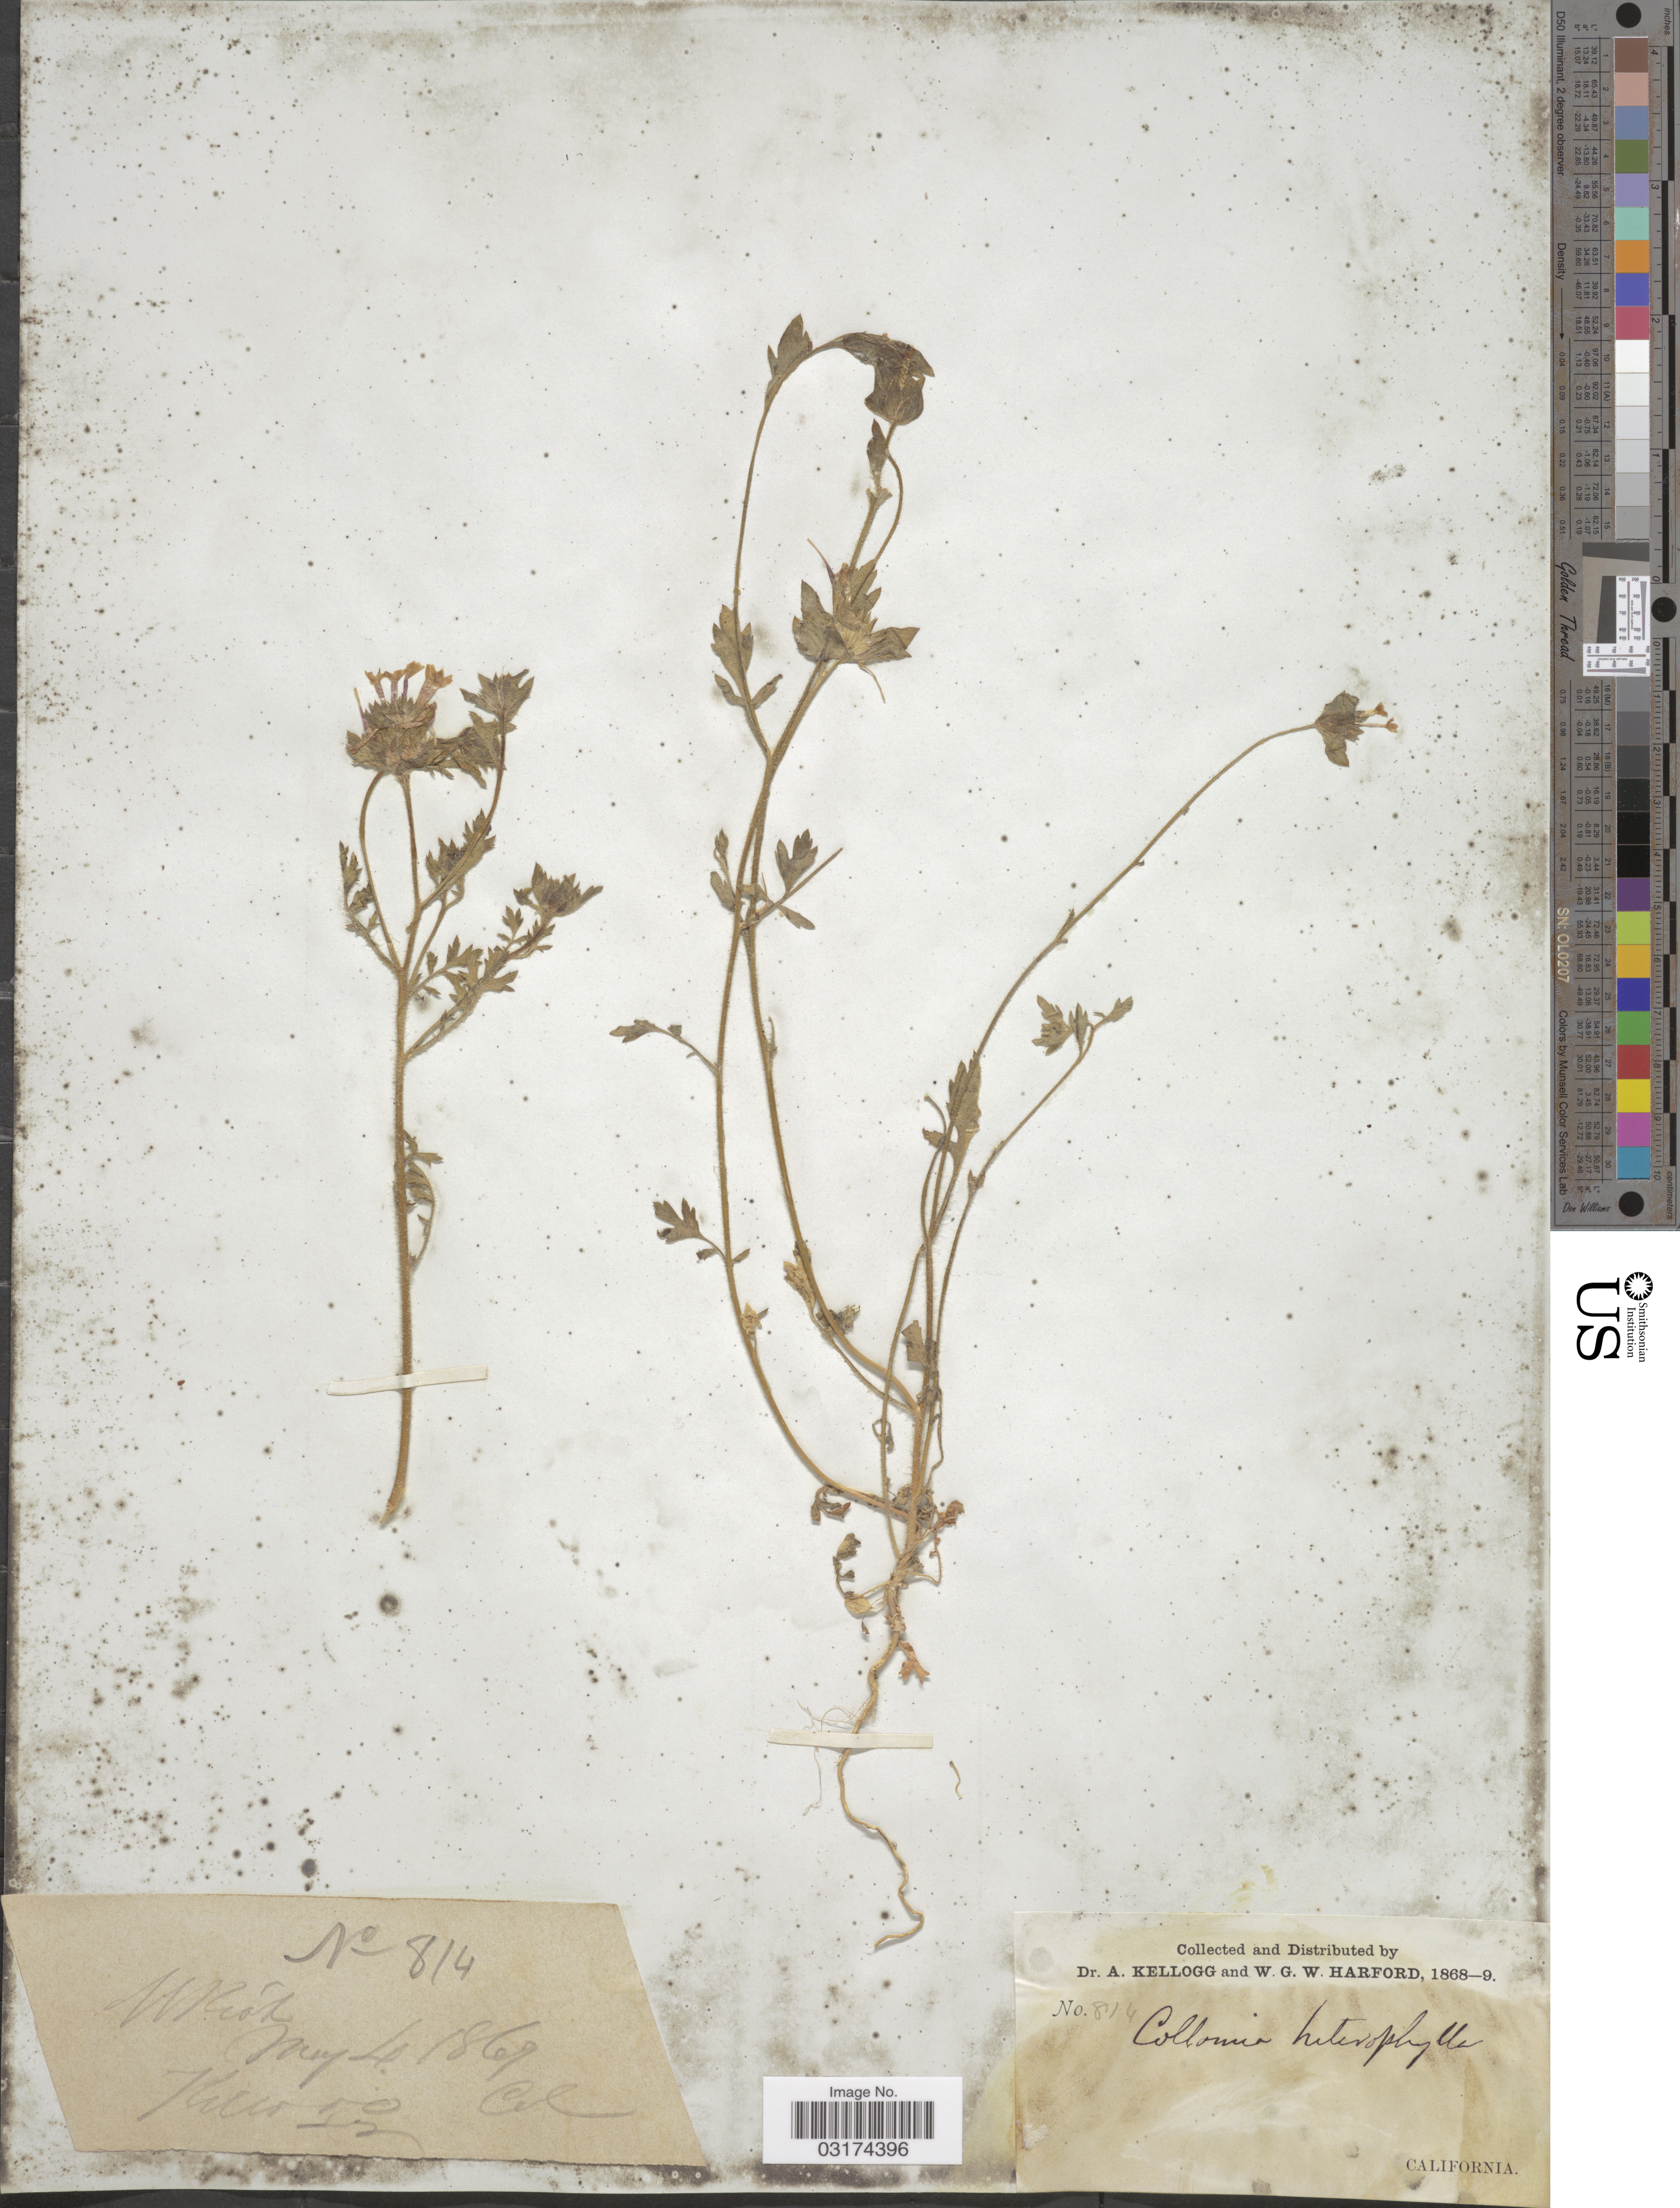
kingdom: Plantae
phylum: Tracheophyta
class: Magnoliopsida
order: Ericales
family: Polemoniaceae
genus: Collomia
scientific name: Collomia heterophylla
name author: Hook.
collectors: A. Kellogg & W. G. W. Harford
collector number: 814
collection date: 1869-05-04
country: United States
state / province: California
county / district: Kern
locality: Kern Co.